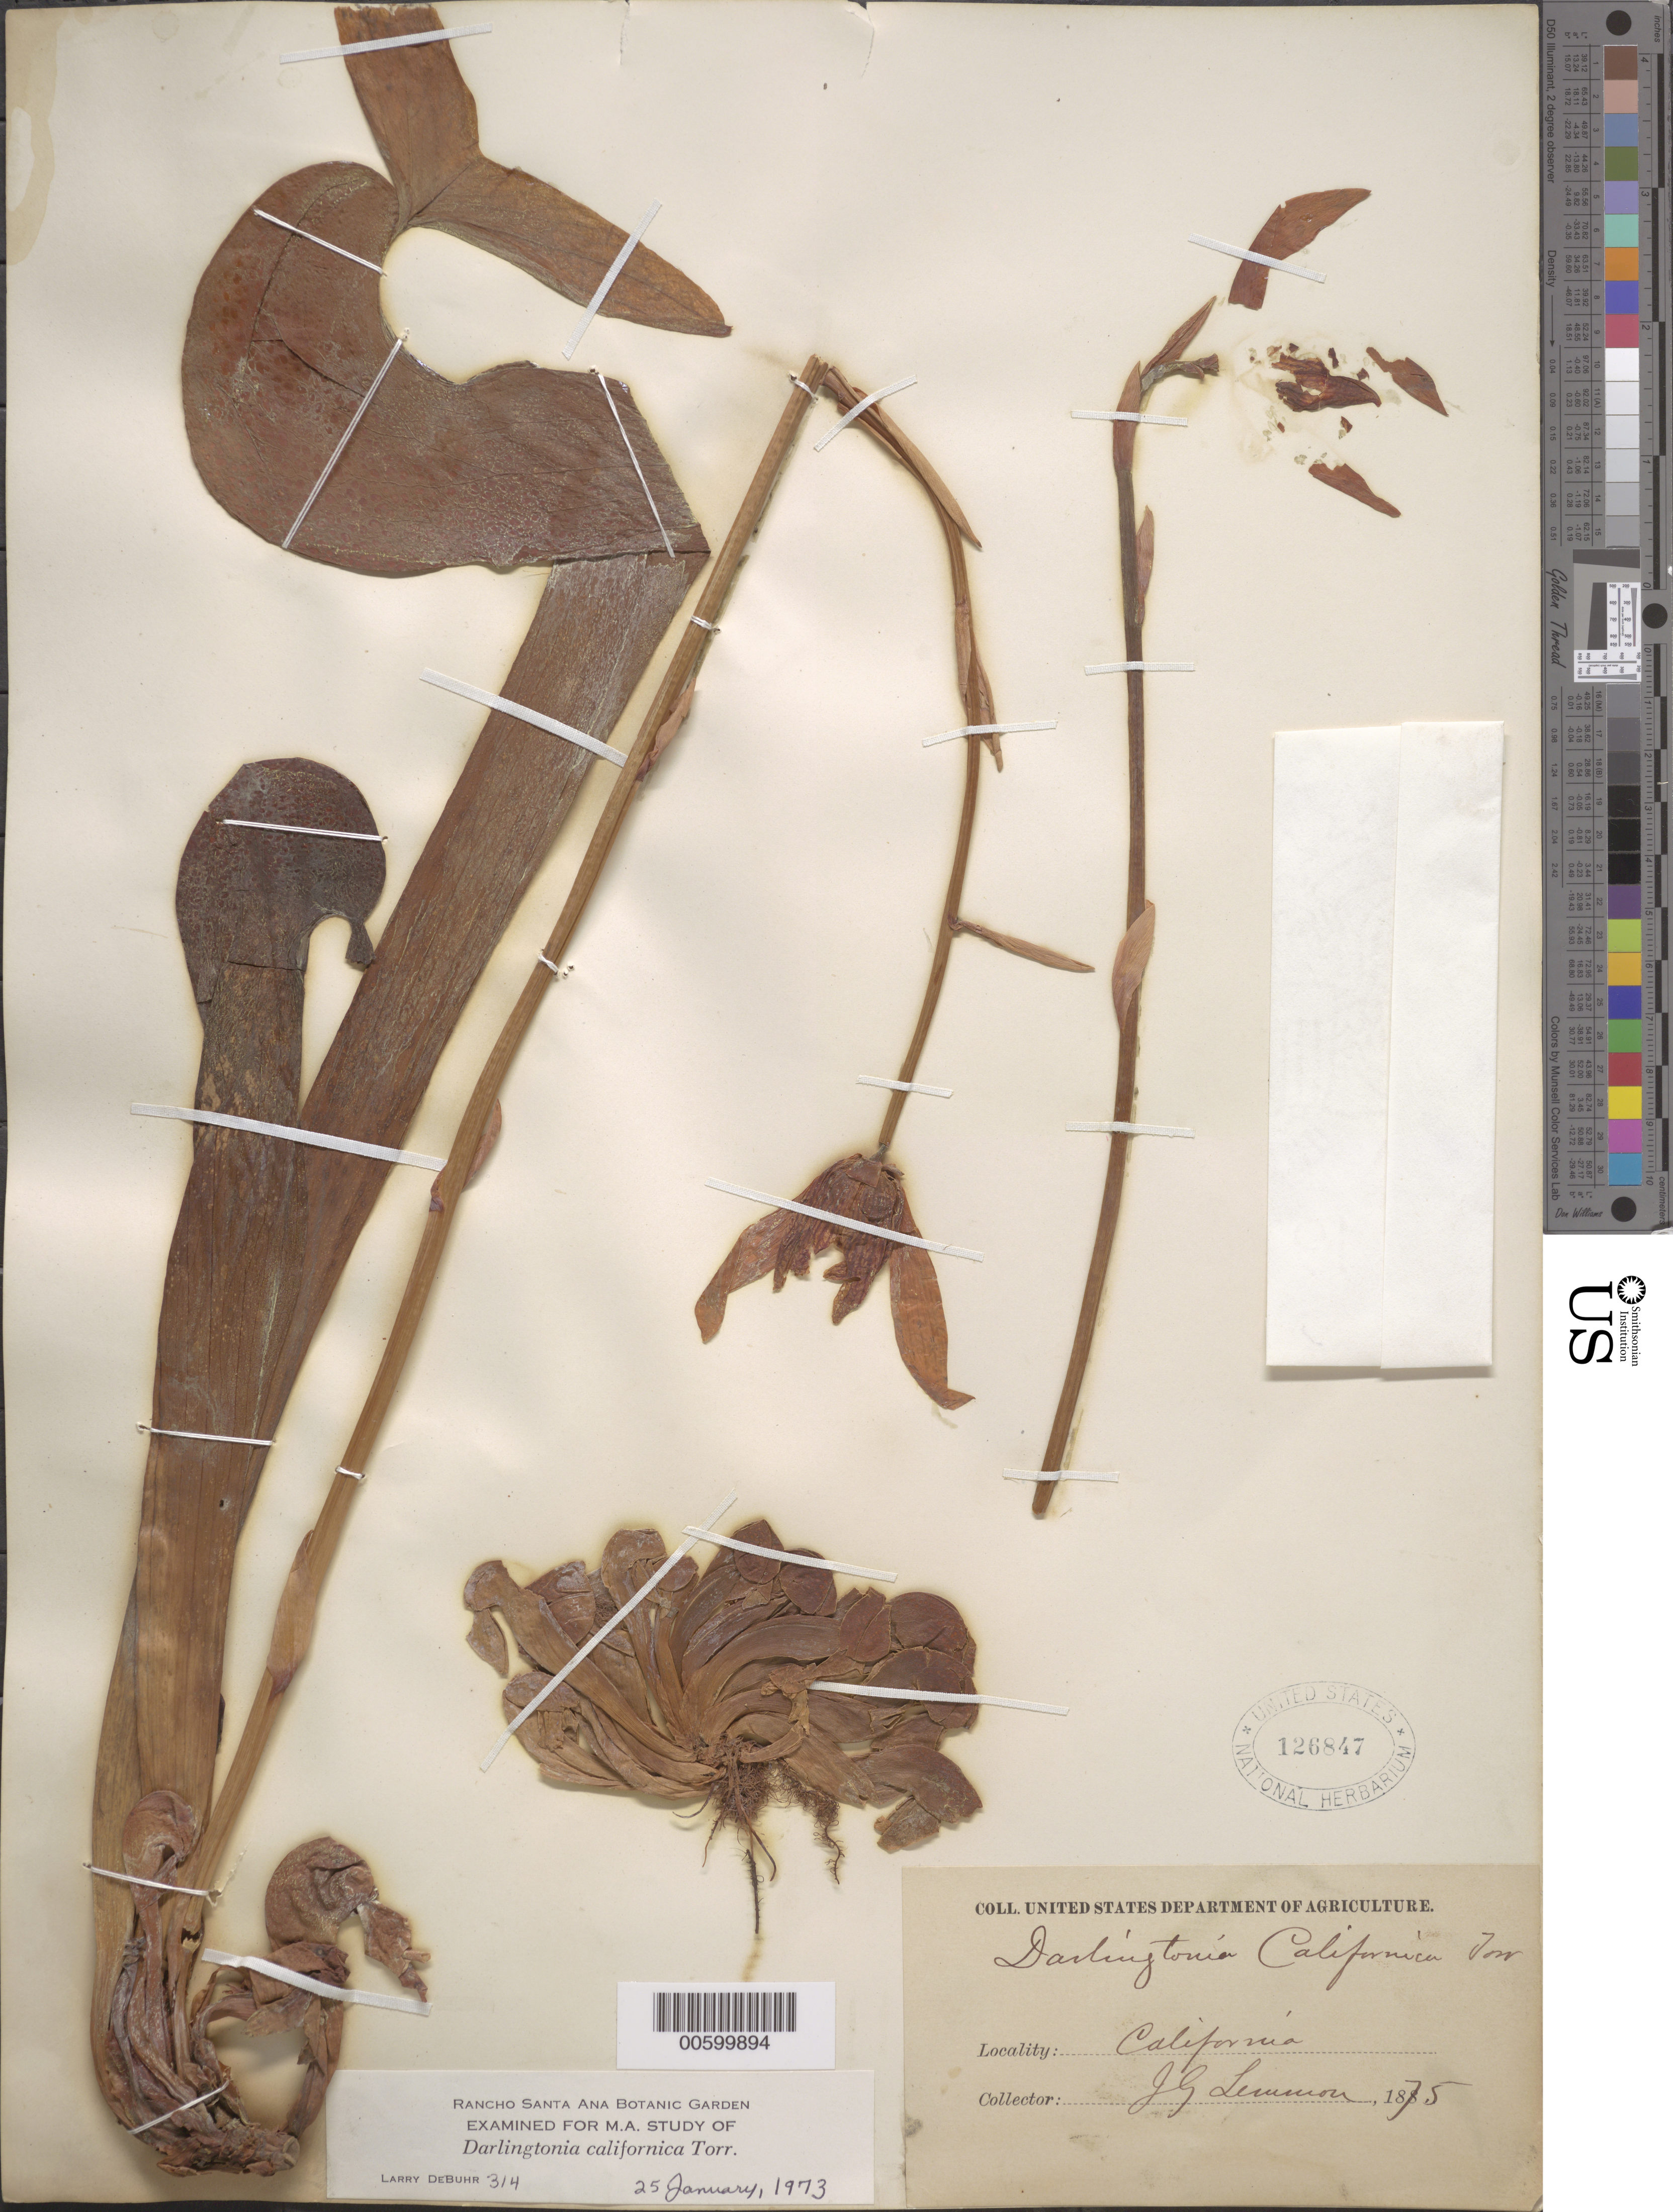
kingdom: Plantae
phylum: Tracheophyta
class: Magnoliopsida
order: Ericales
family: Sarraceniaceae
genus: Darlingtonia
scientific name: Darlingtonia californica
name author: Torr.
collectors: J. G. Lemmon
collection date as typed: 1875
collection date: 1875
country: United States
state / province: California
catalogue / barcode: US 126847